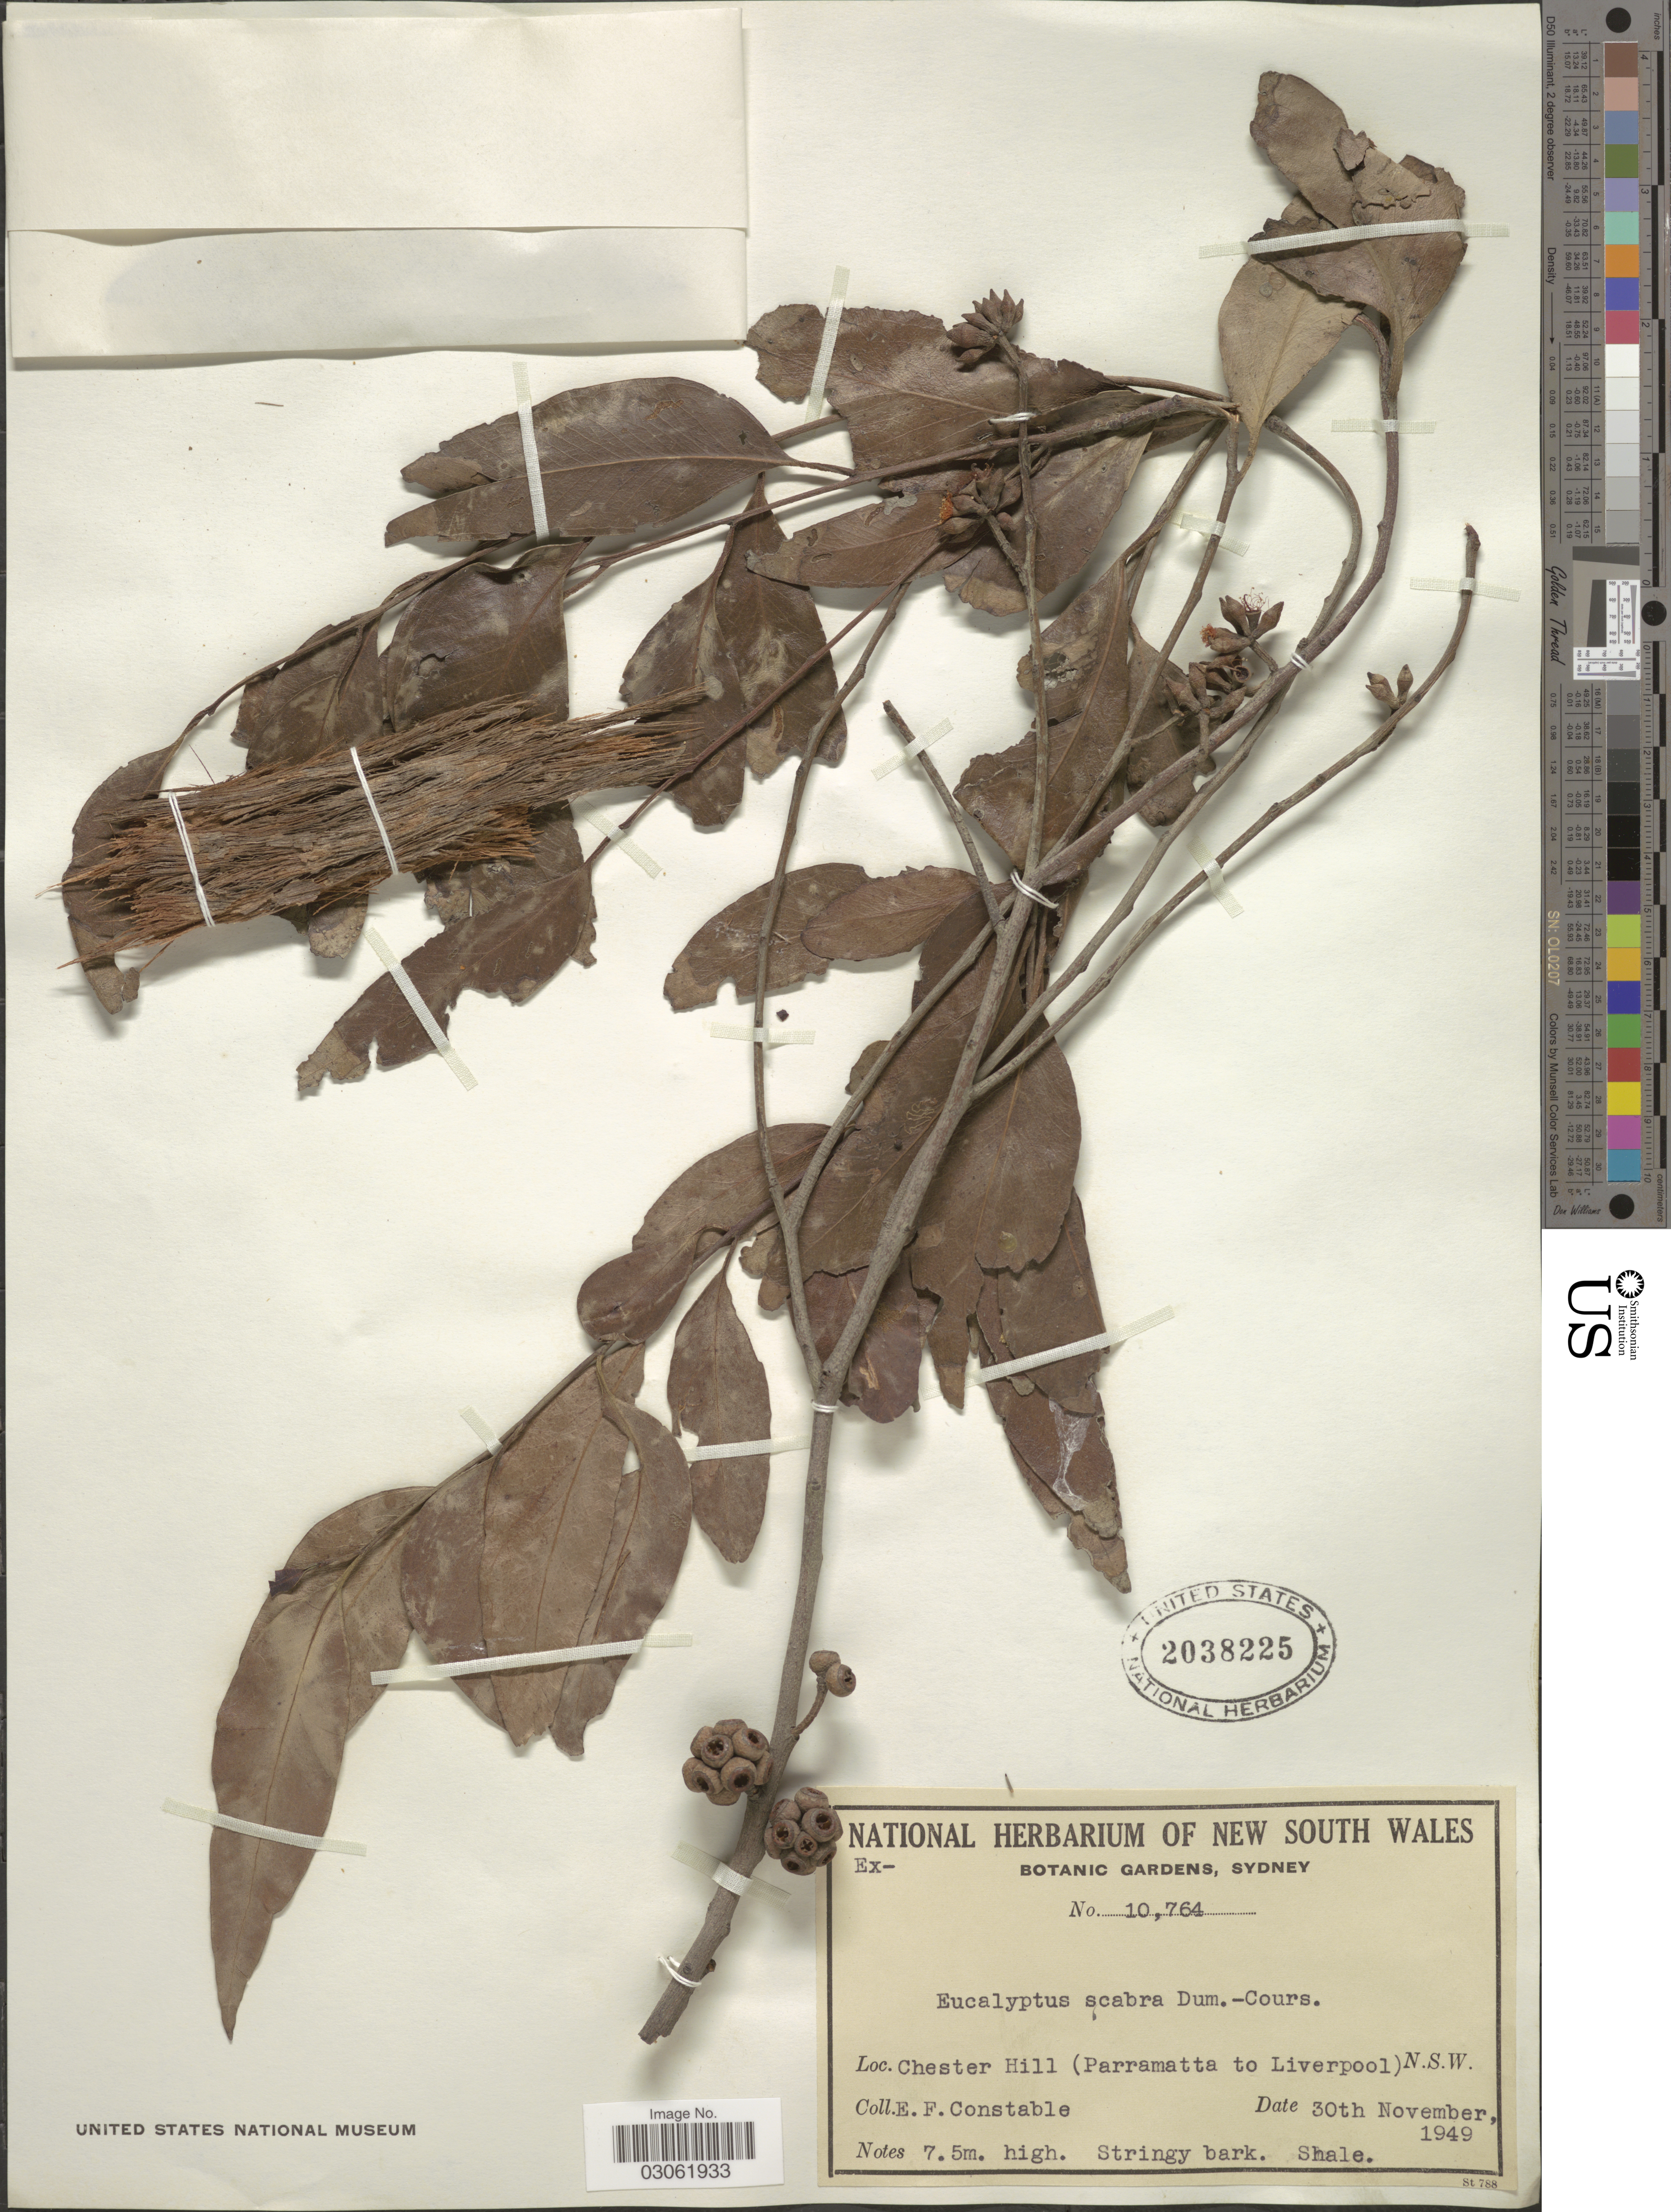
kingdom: Plantae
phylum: Tracheophyta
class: Magnoliopsida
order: Myrtales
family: Myrtaceae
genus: Eucalyptus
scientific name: Eucalyptus scabra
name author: (Benth.) Dum. Cours.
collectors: E. F. Constable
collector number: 10764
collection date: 1949-11-30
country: Australia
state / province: New South Wales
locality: Chester Hill (Parramatta to Liverpool).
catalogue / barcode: US 2038225